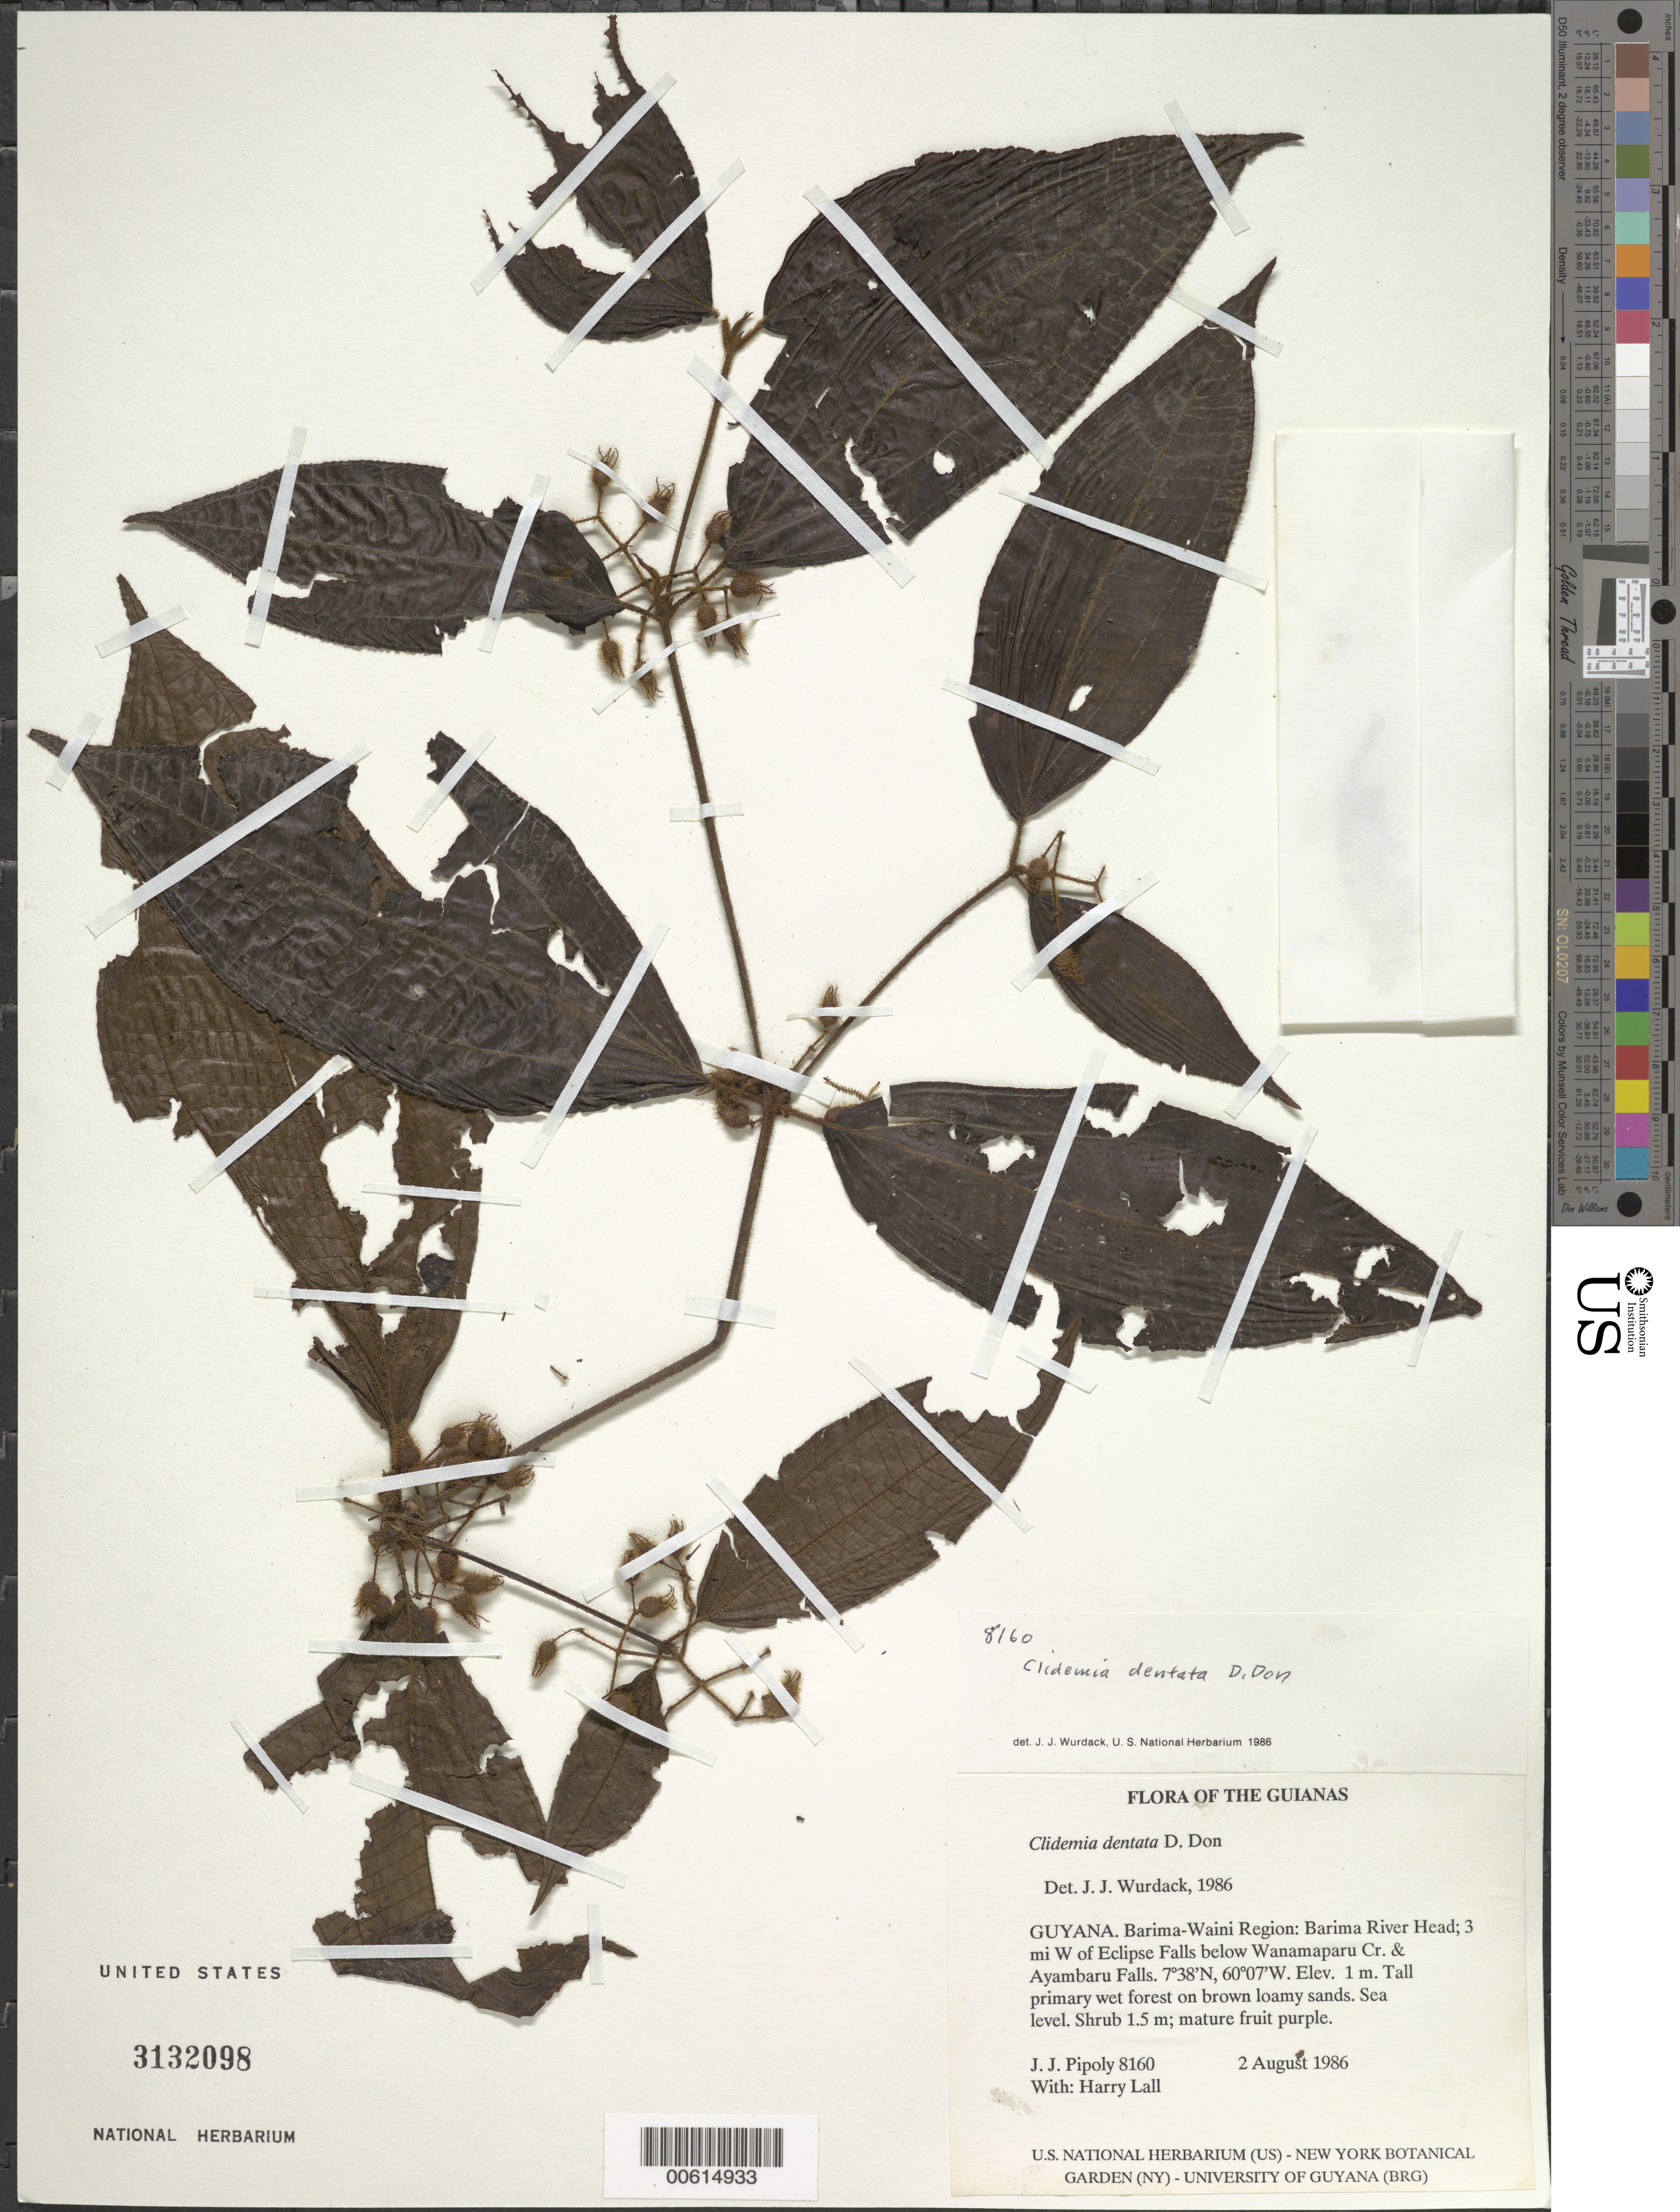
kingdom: Plantae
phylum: Tracheophyta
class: Magnoliopsida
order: Myrtales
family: Melastomataceae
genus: Clidemia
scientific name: Clidemia dentata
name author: D. Don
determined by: Wurdack, John J., (US), US (UNITED STATES)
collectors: J. J. Pipoly & H. Lall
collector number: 8160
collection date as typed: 2 August 1986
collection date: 1986-08-02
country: Guyana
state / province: Barima-Waini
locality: Barima River head; 3 mi W of Eclipse Falls below Wanamaparu Cr. & Ayambaru Falls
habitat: Tall primary wet forest on brown loamy sands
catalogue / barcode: US 3132098